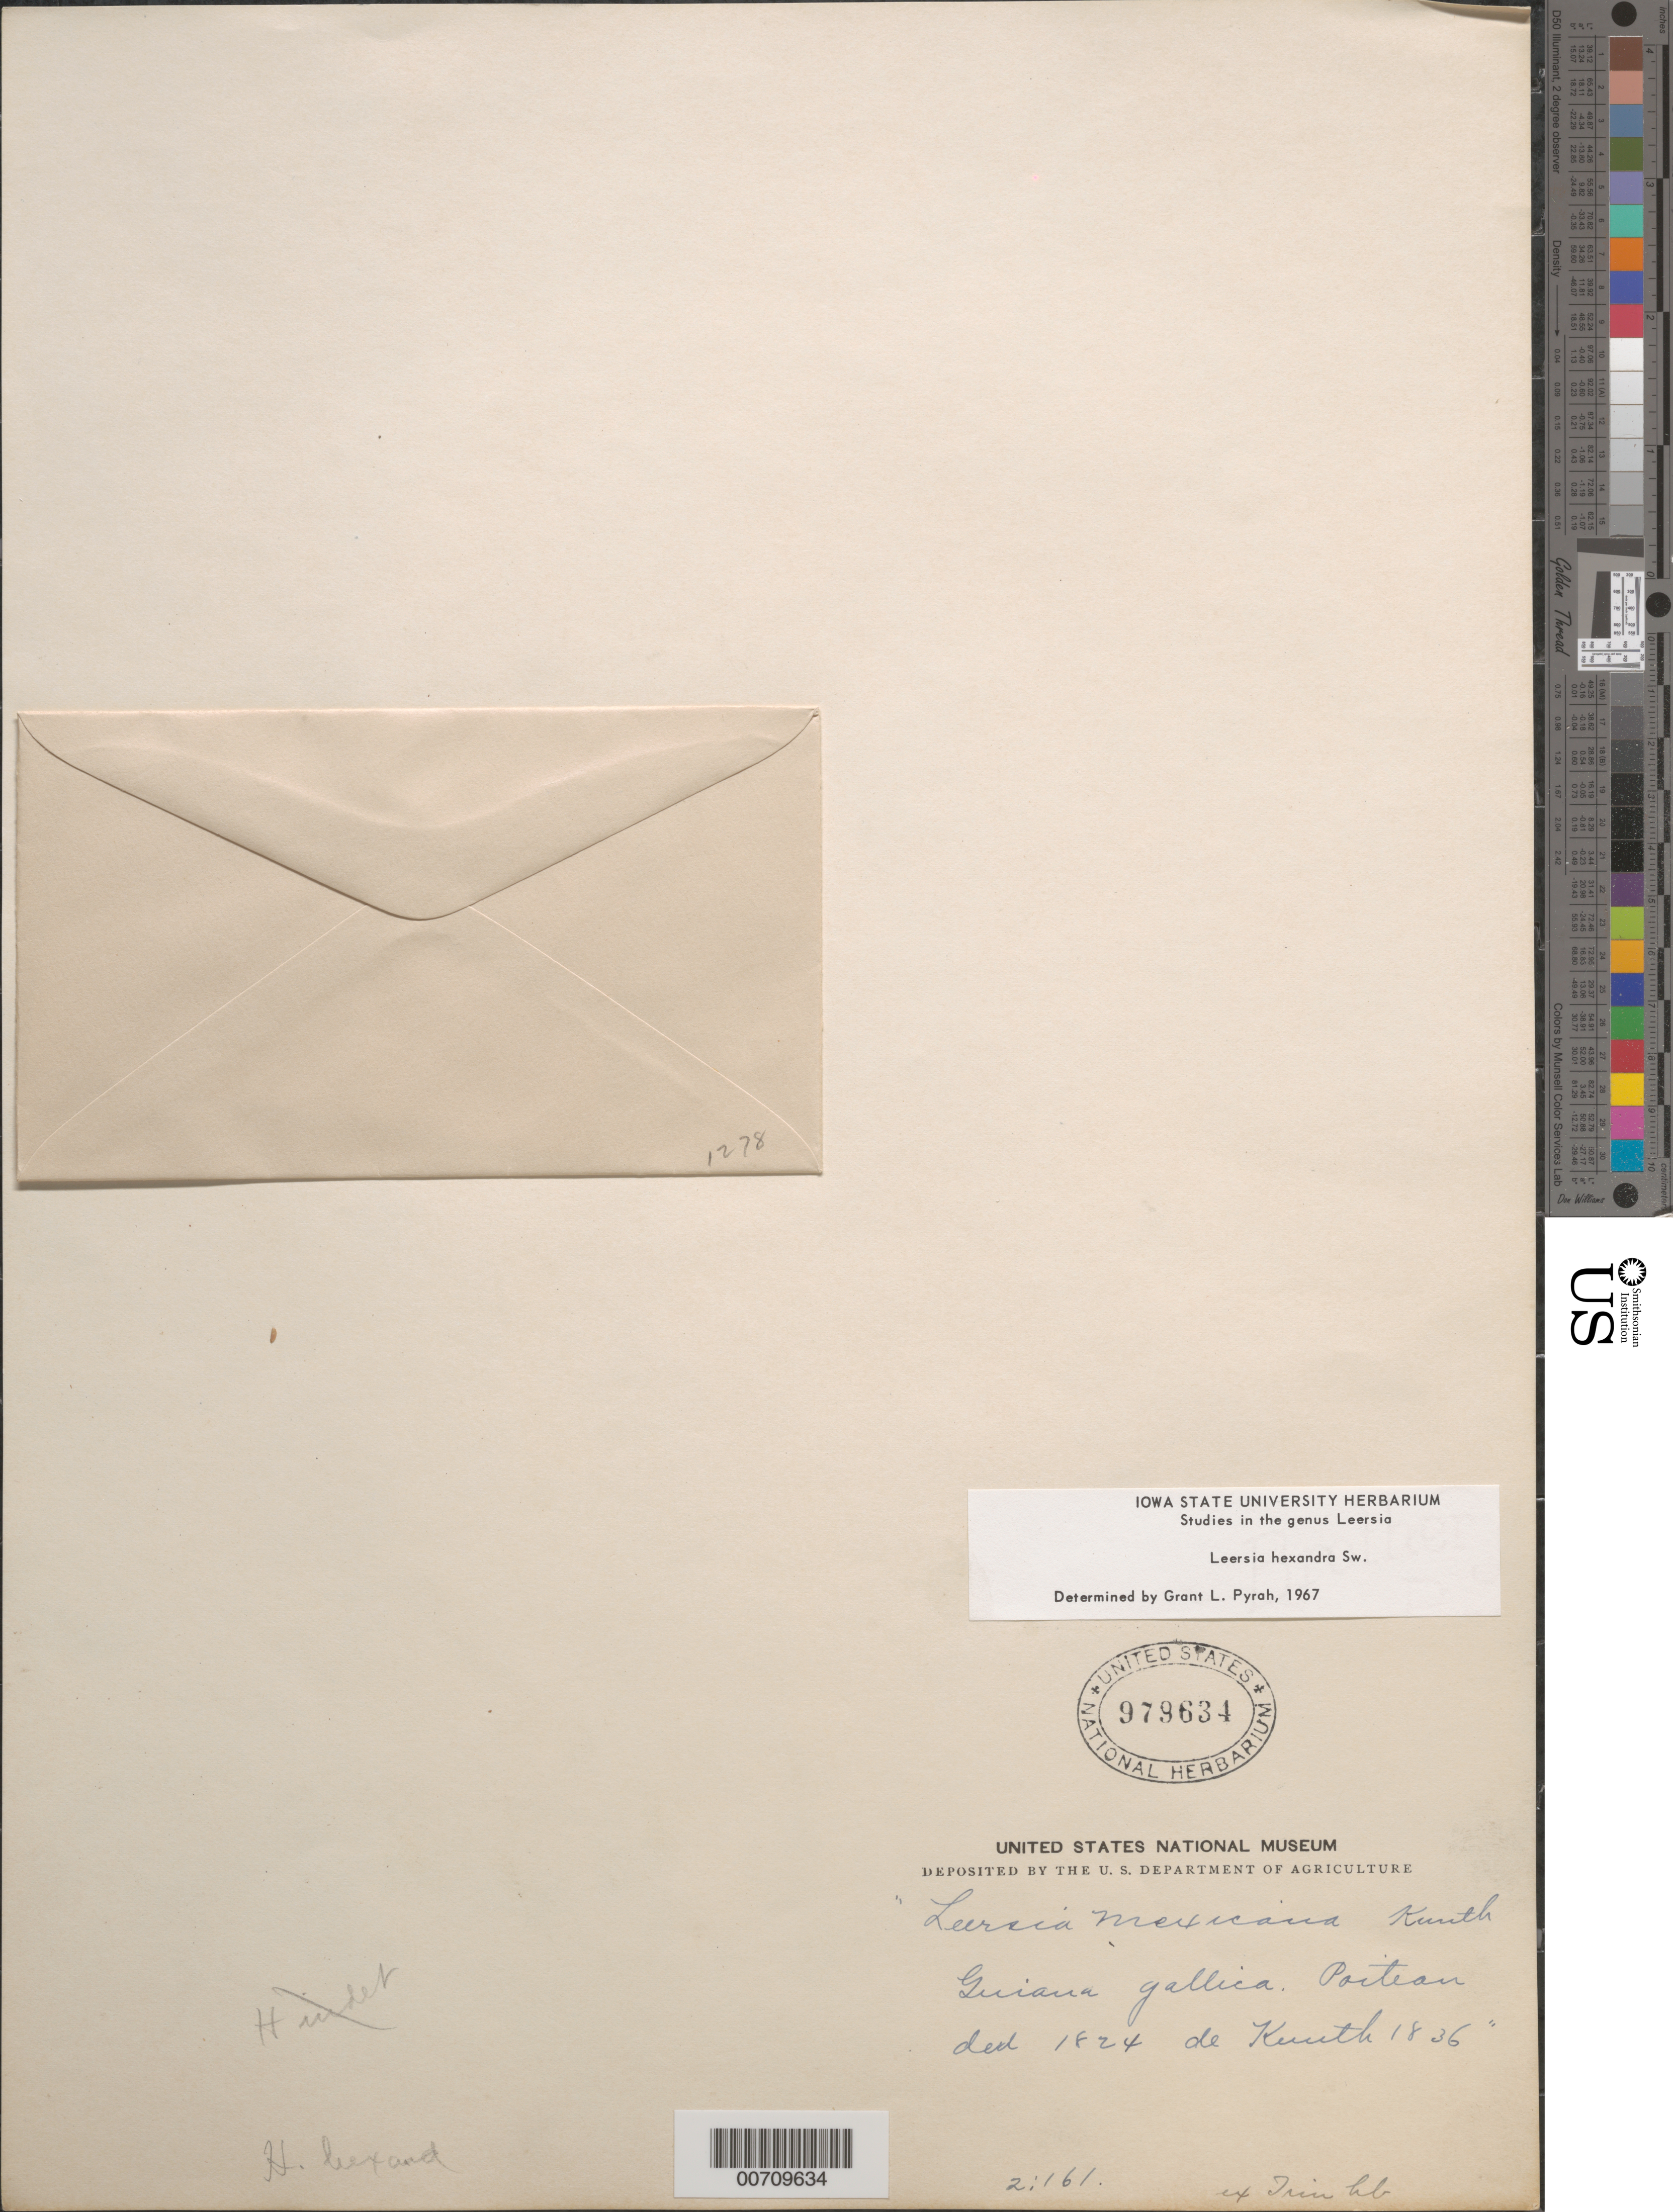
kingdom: Plantae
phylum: Tracheophyta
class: Liliopsida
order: Poales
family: Poaceae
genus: Leersia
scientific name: Leersia hexandra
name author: Sw.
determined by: Pyrah, G. L.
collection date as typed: s.d.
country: French Guiana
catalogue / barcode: US 978634